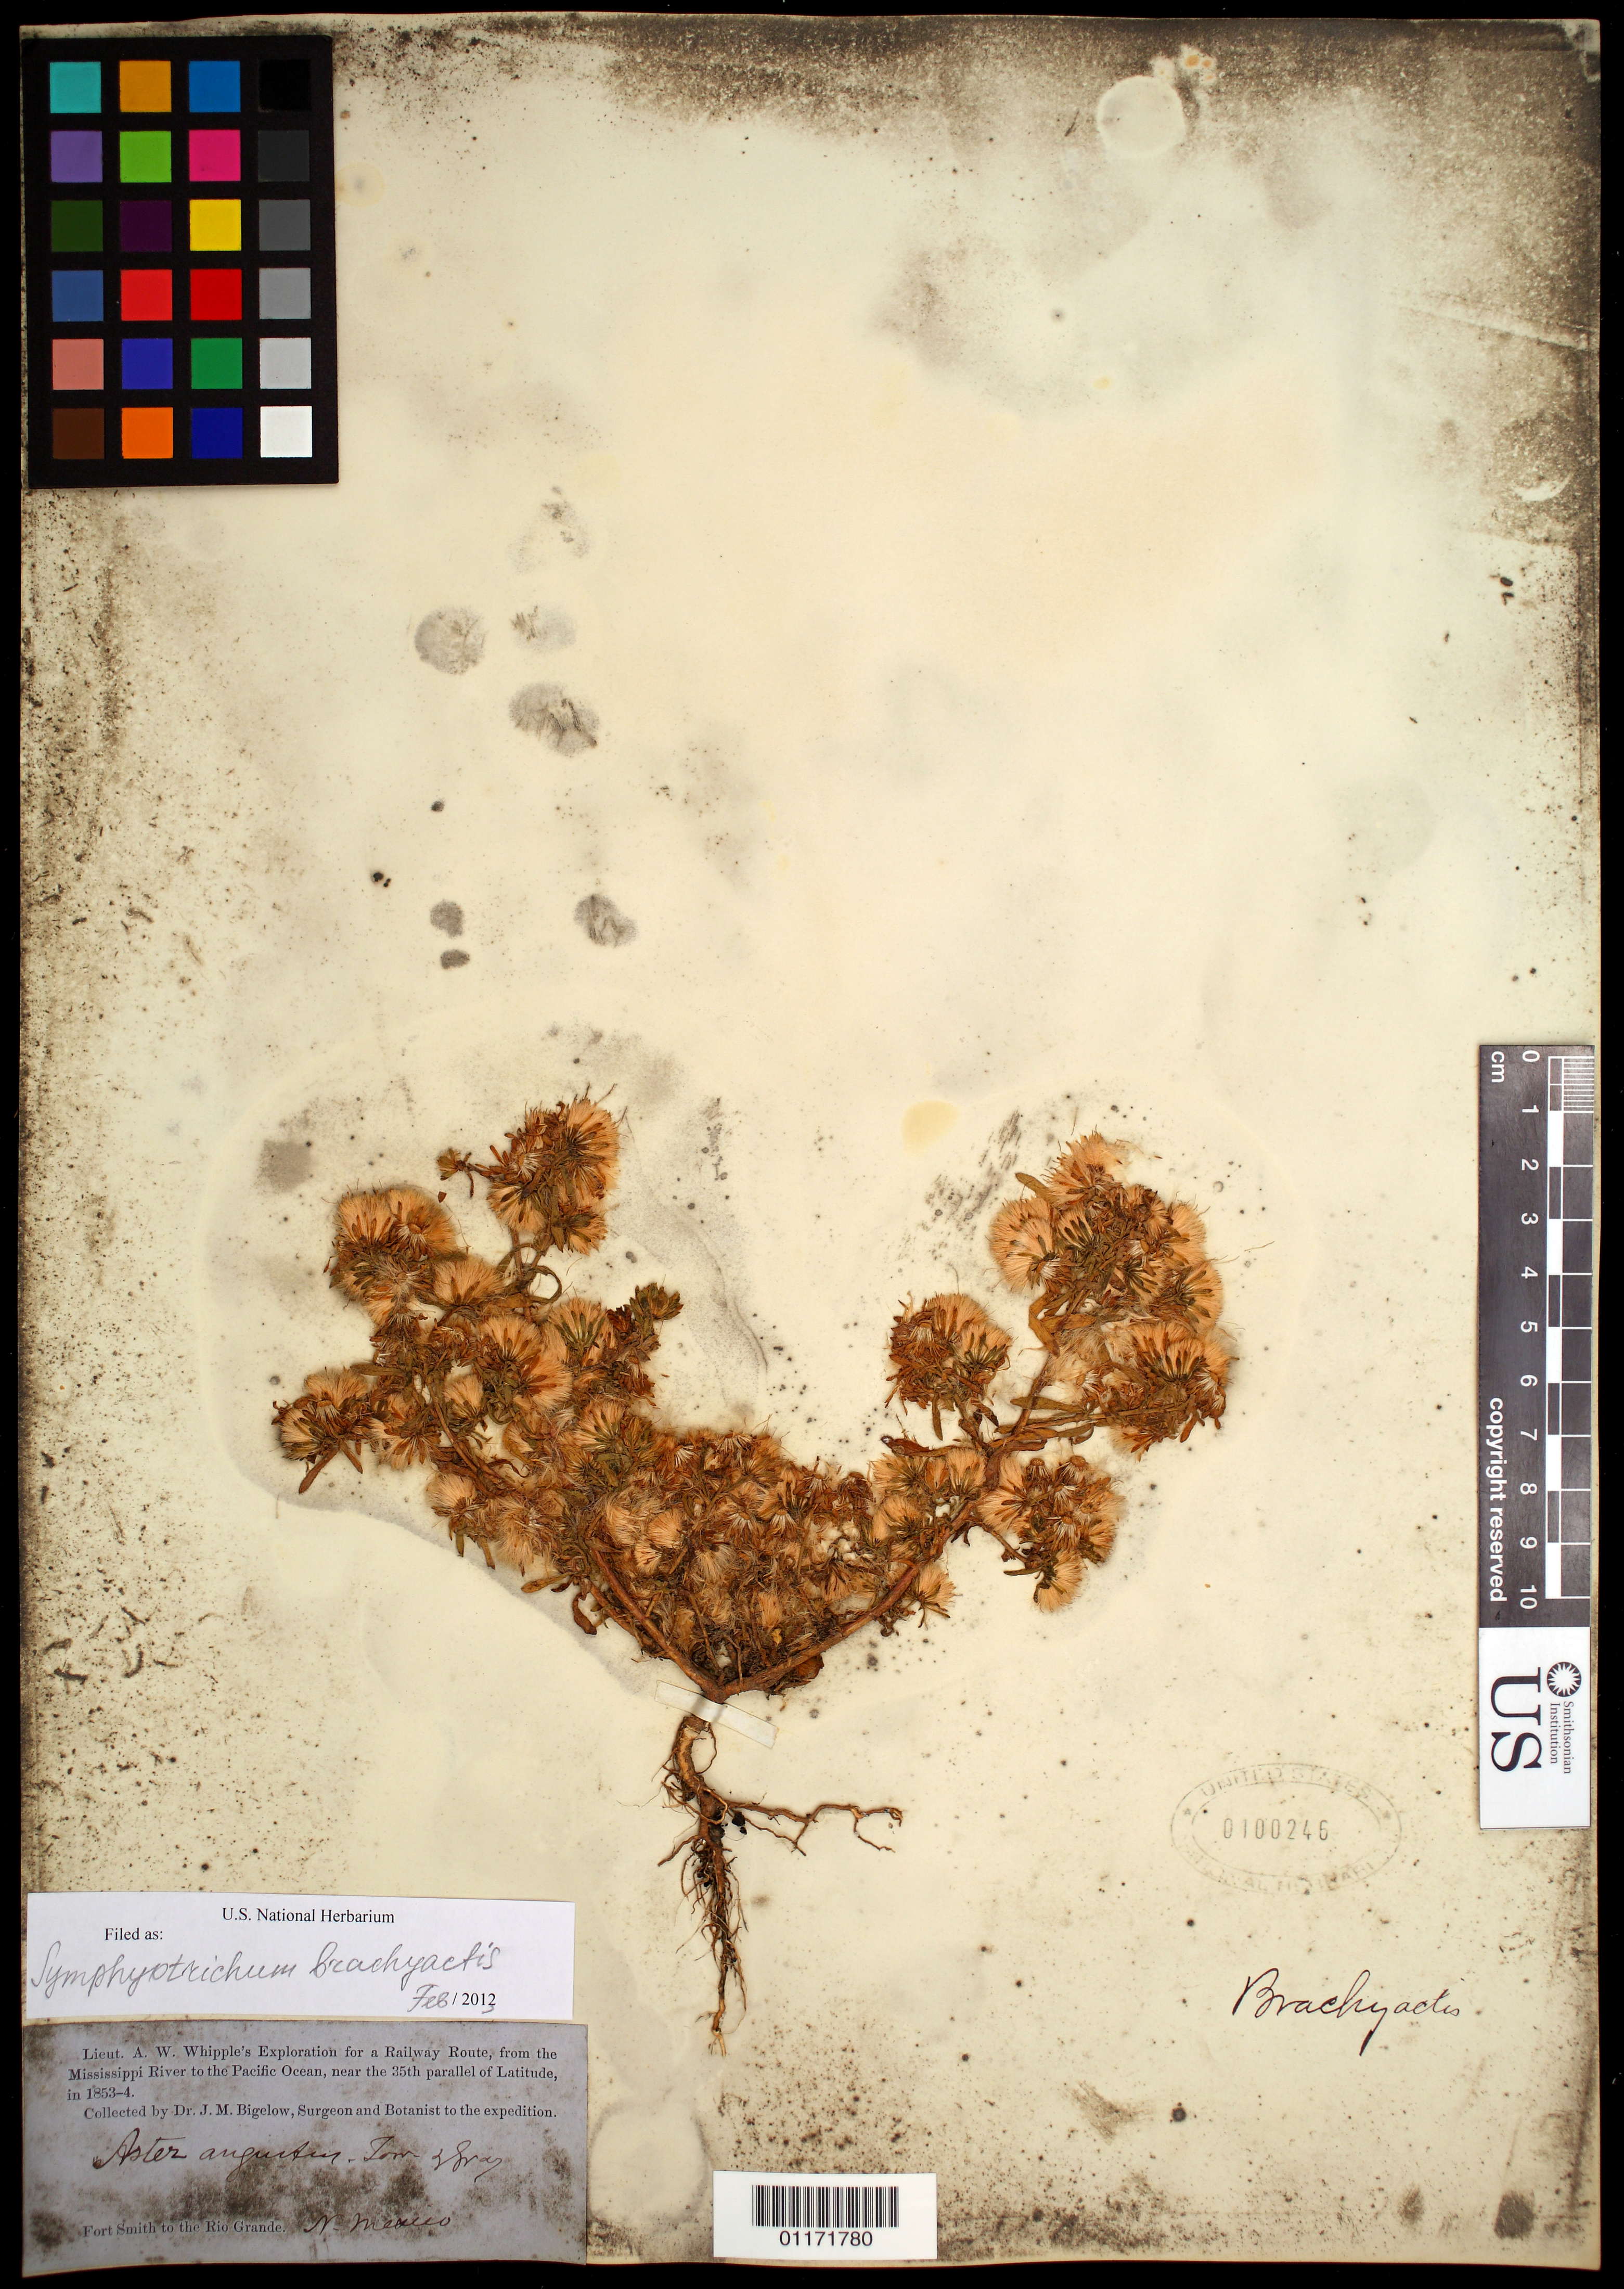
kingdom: Plantae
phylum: Tracheophyta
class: Magnoliopsida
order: Asterales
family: Asteraceae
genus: Symphyotrichum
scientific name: Symphyotrichum ciliatum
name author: (Ledeb.) G.L. Nesom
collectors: J. M. Bigelow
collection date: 1853/1854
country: United States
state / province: New Mexico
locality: Fort Smith to the Rio Grande.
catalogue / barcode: US 100246